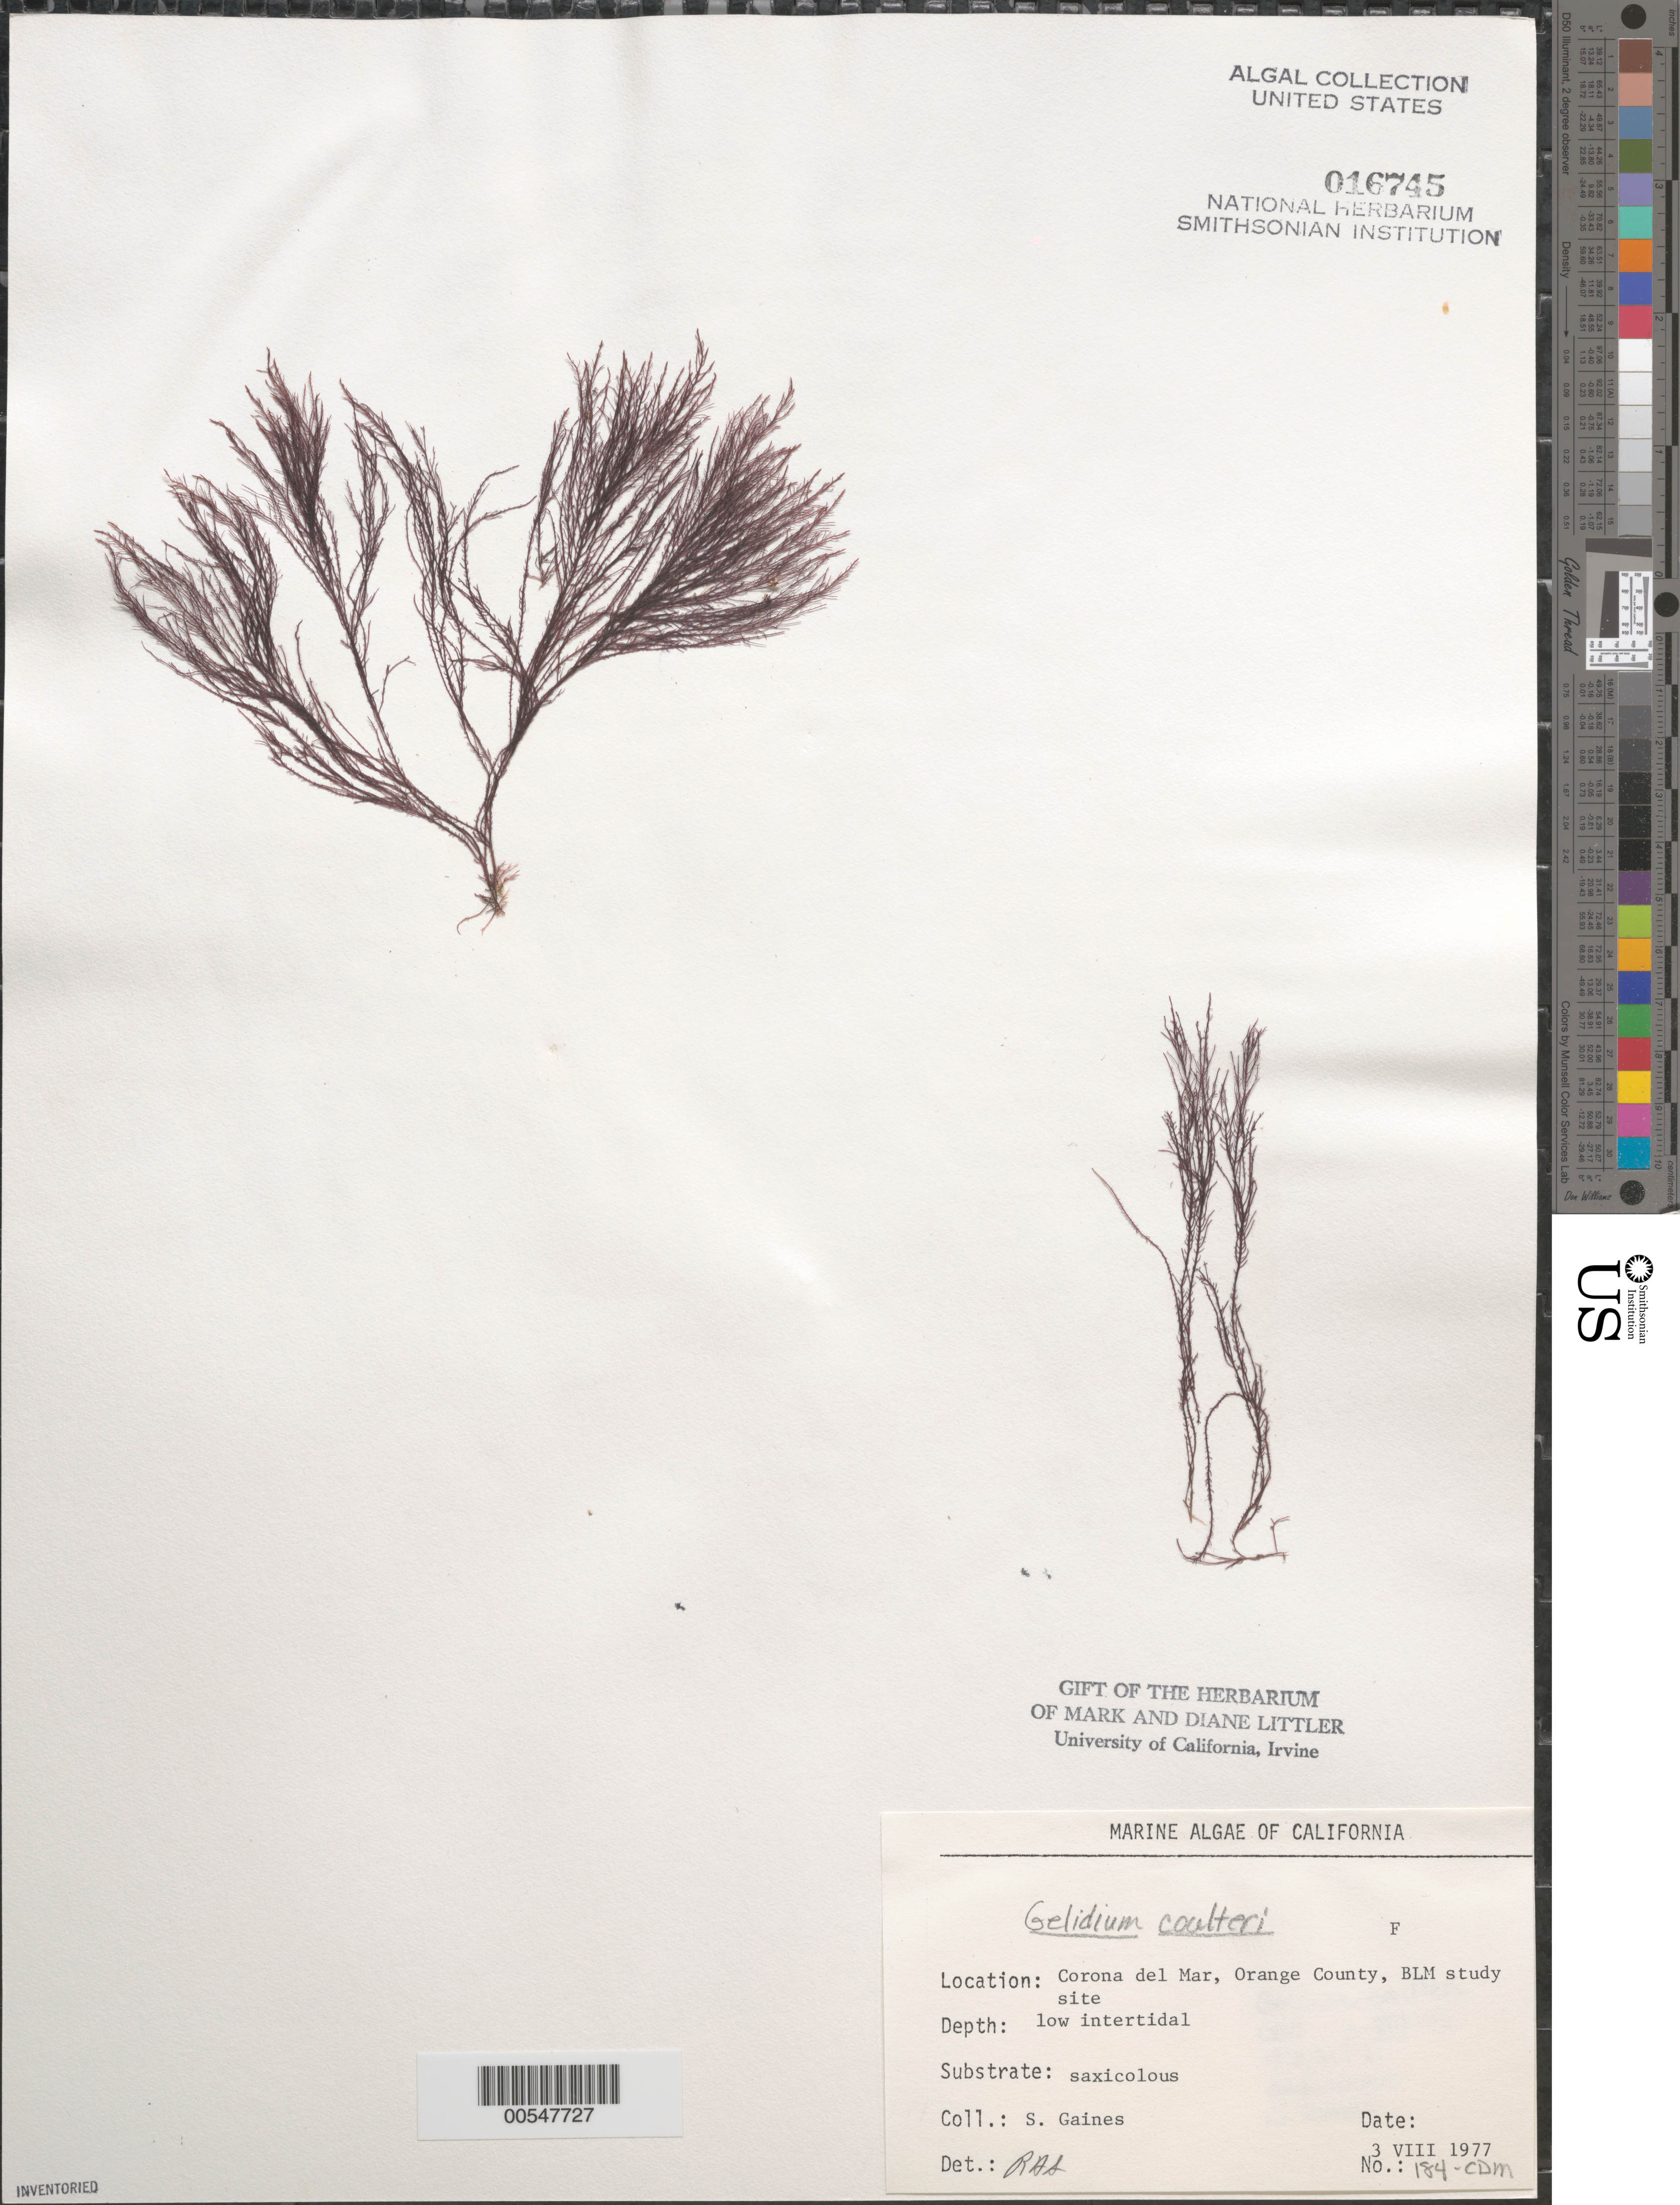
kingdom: Plantae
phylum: Rhodophyta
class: Florideophyceae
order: Gelidiales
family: Gelidiaceae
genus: Gelidium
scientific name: Gelidium coulteri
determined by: Sims, Robert H.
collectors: S. Gaines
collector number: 184-cdm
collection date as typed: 03 Aug 1977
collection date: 1977-08-03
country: United States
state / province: California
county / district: Orange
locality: Corona del Mar, mouth of Morning Canyon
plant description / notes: BLM-SOCALBIGHT Rocky Intertidal Survey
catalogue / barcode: US 16745